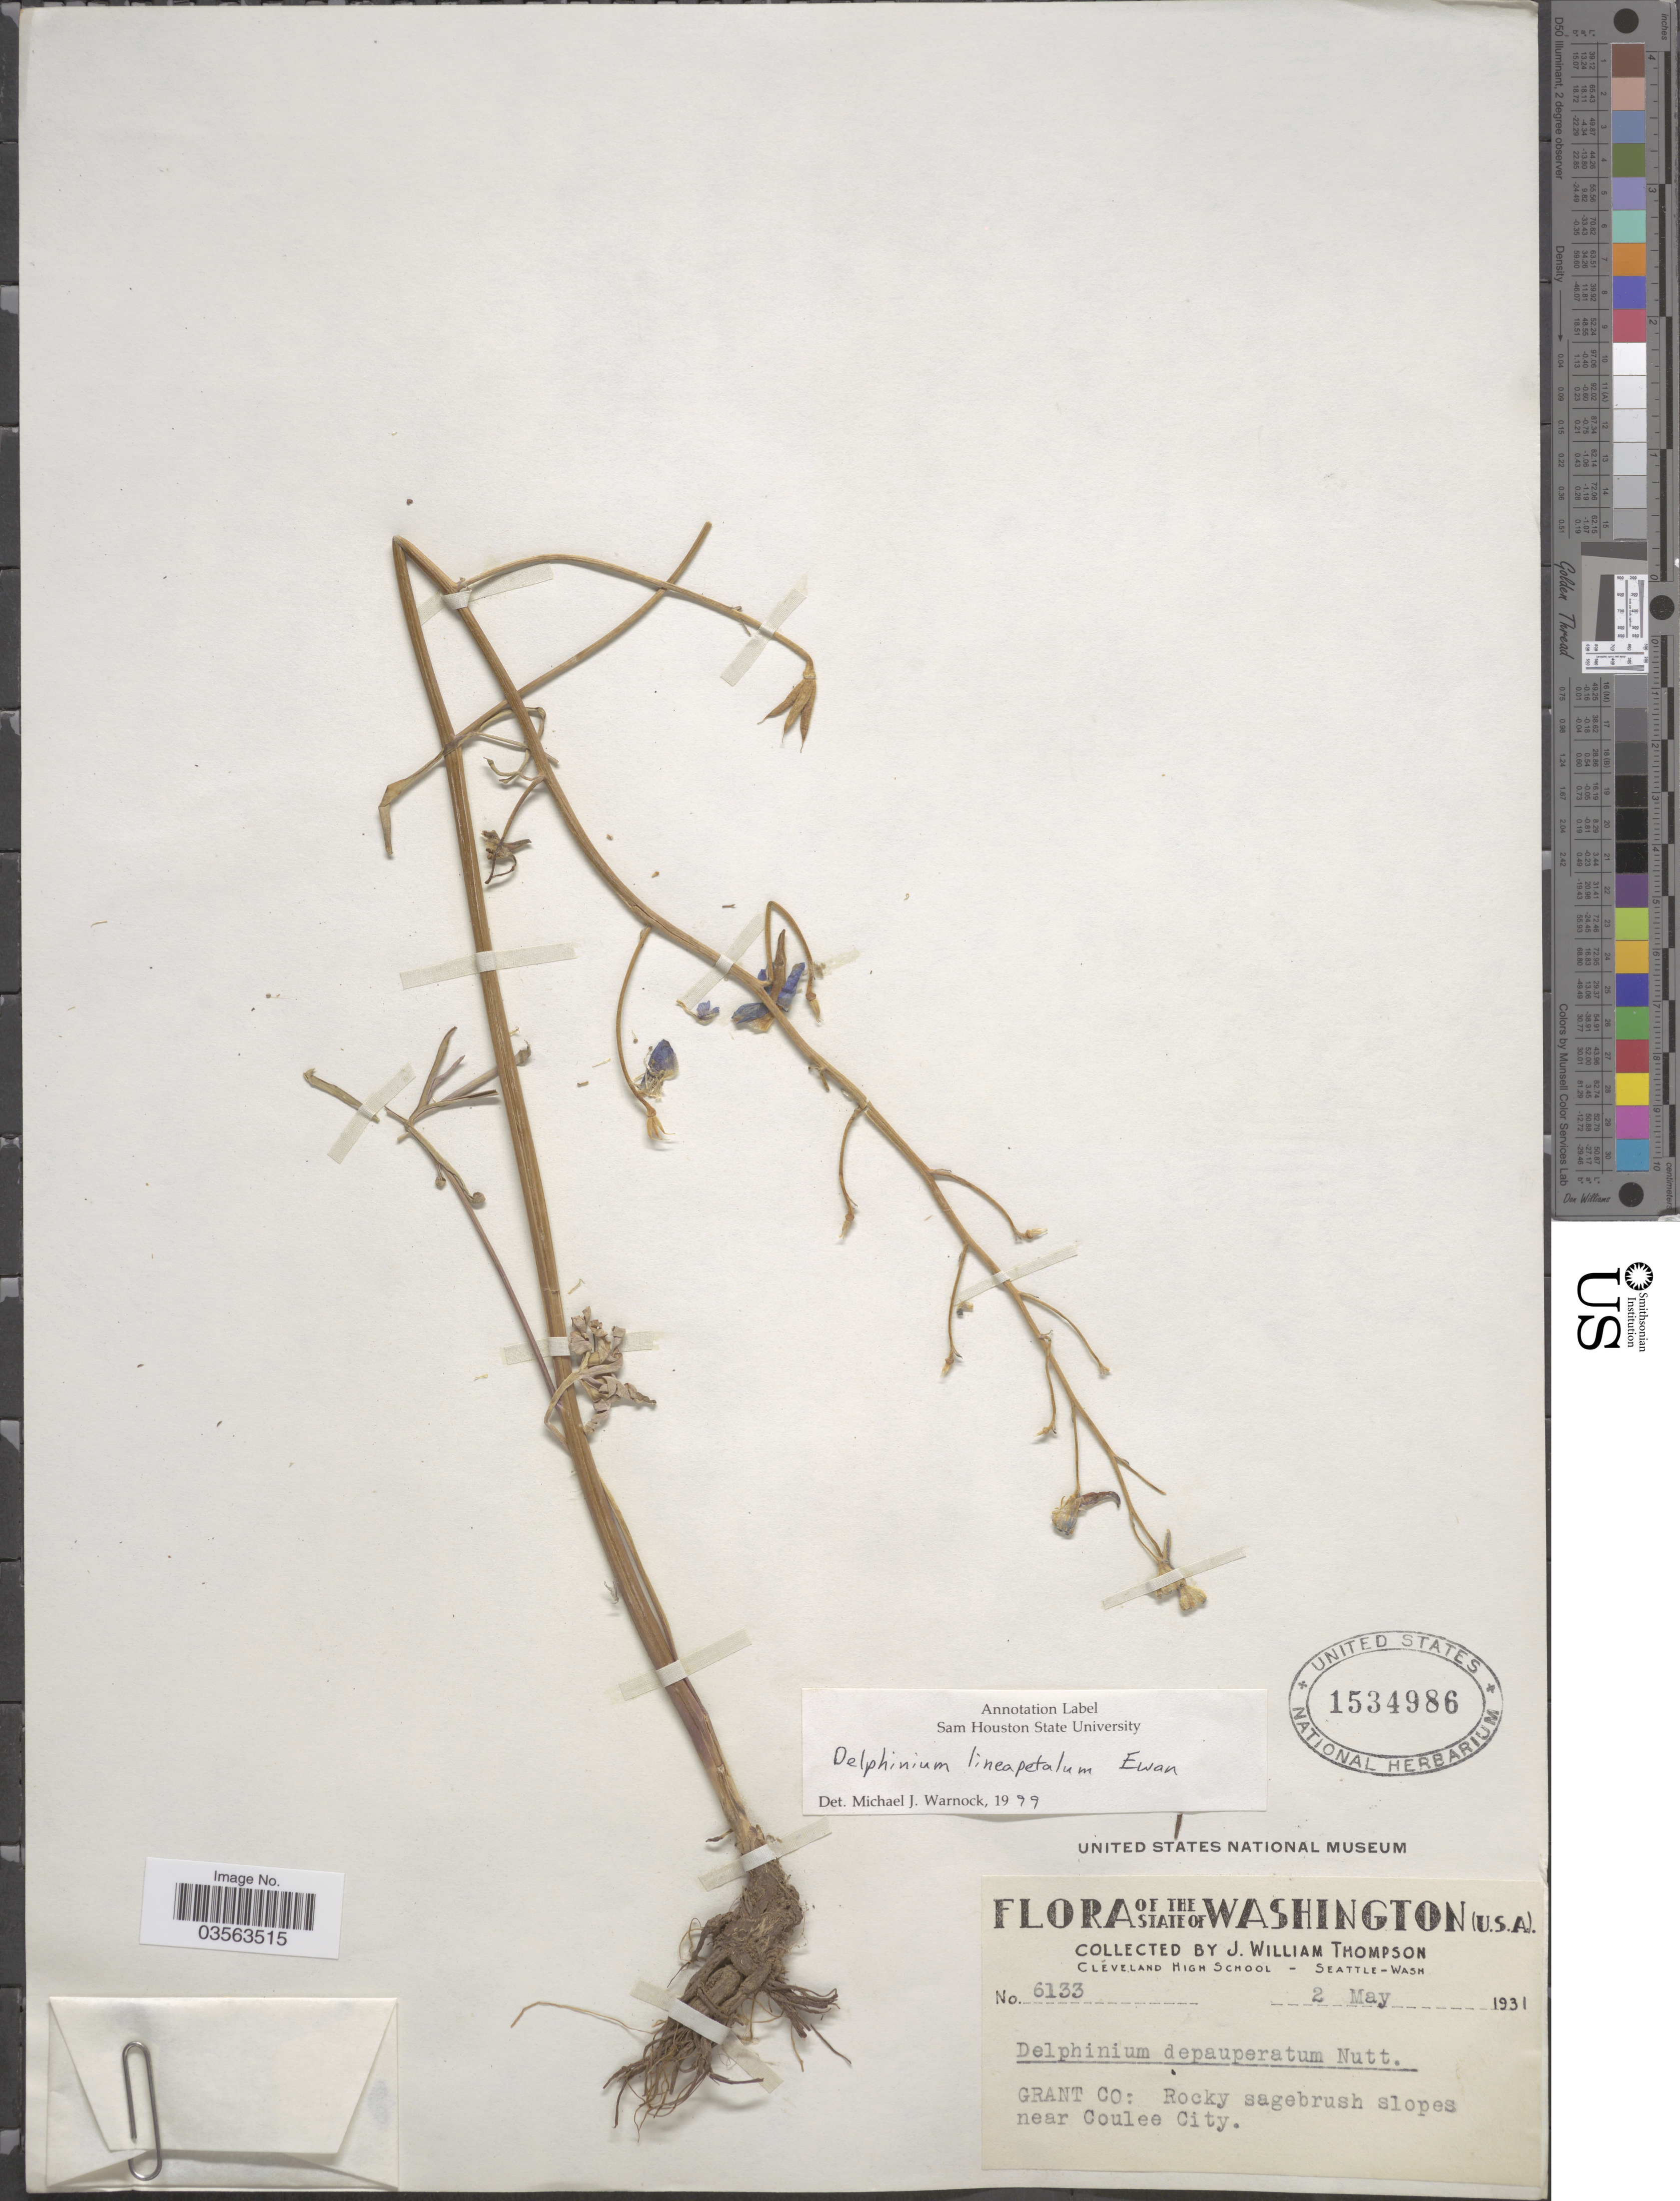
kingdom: Plantae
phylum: Tracheophyta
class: Magnoliopsida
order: Ranunculales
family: Ranunculaceae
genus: Delphinium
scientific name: Delphinium lineapetalum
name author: Ewan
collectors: J. W. Thompson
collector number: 6133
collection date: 1931-05-02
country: United States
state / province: Washington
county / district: Grant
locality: Grant Co: Rocky sagebrush slopes near Coulee City.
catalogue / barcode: US 1534986